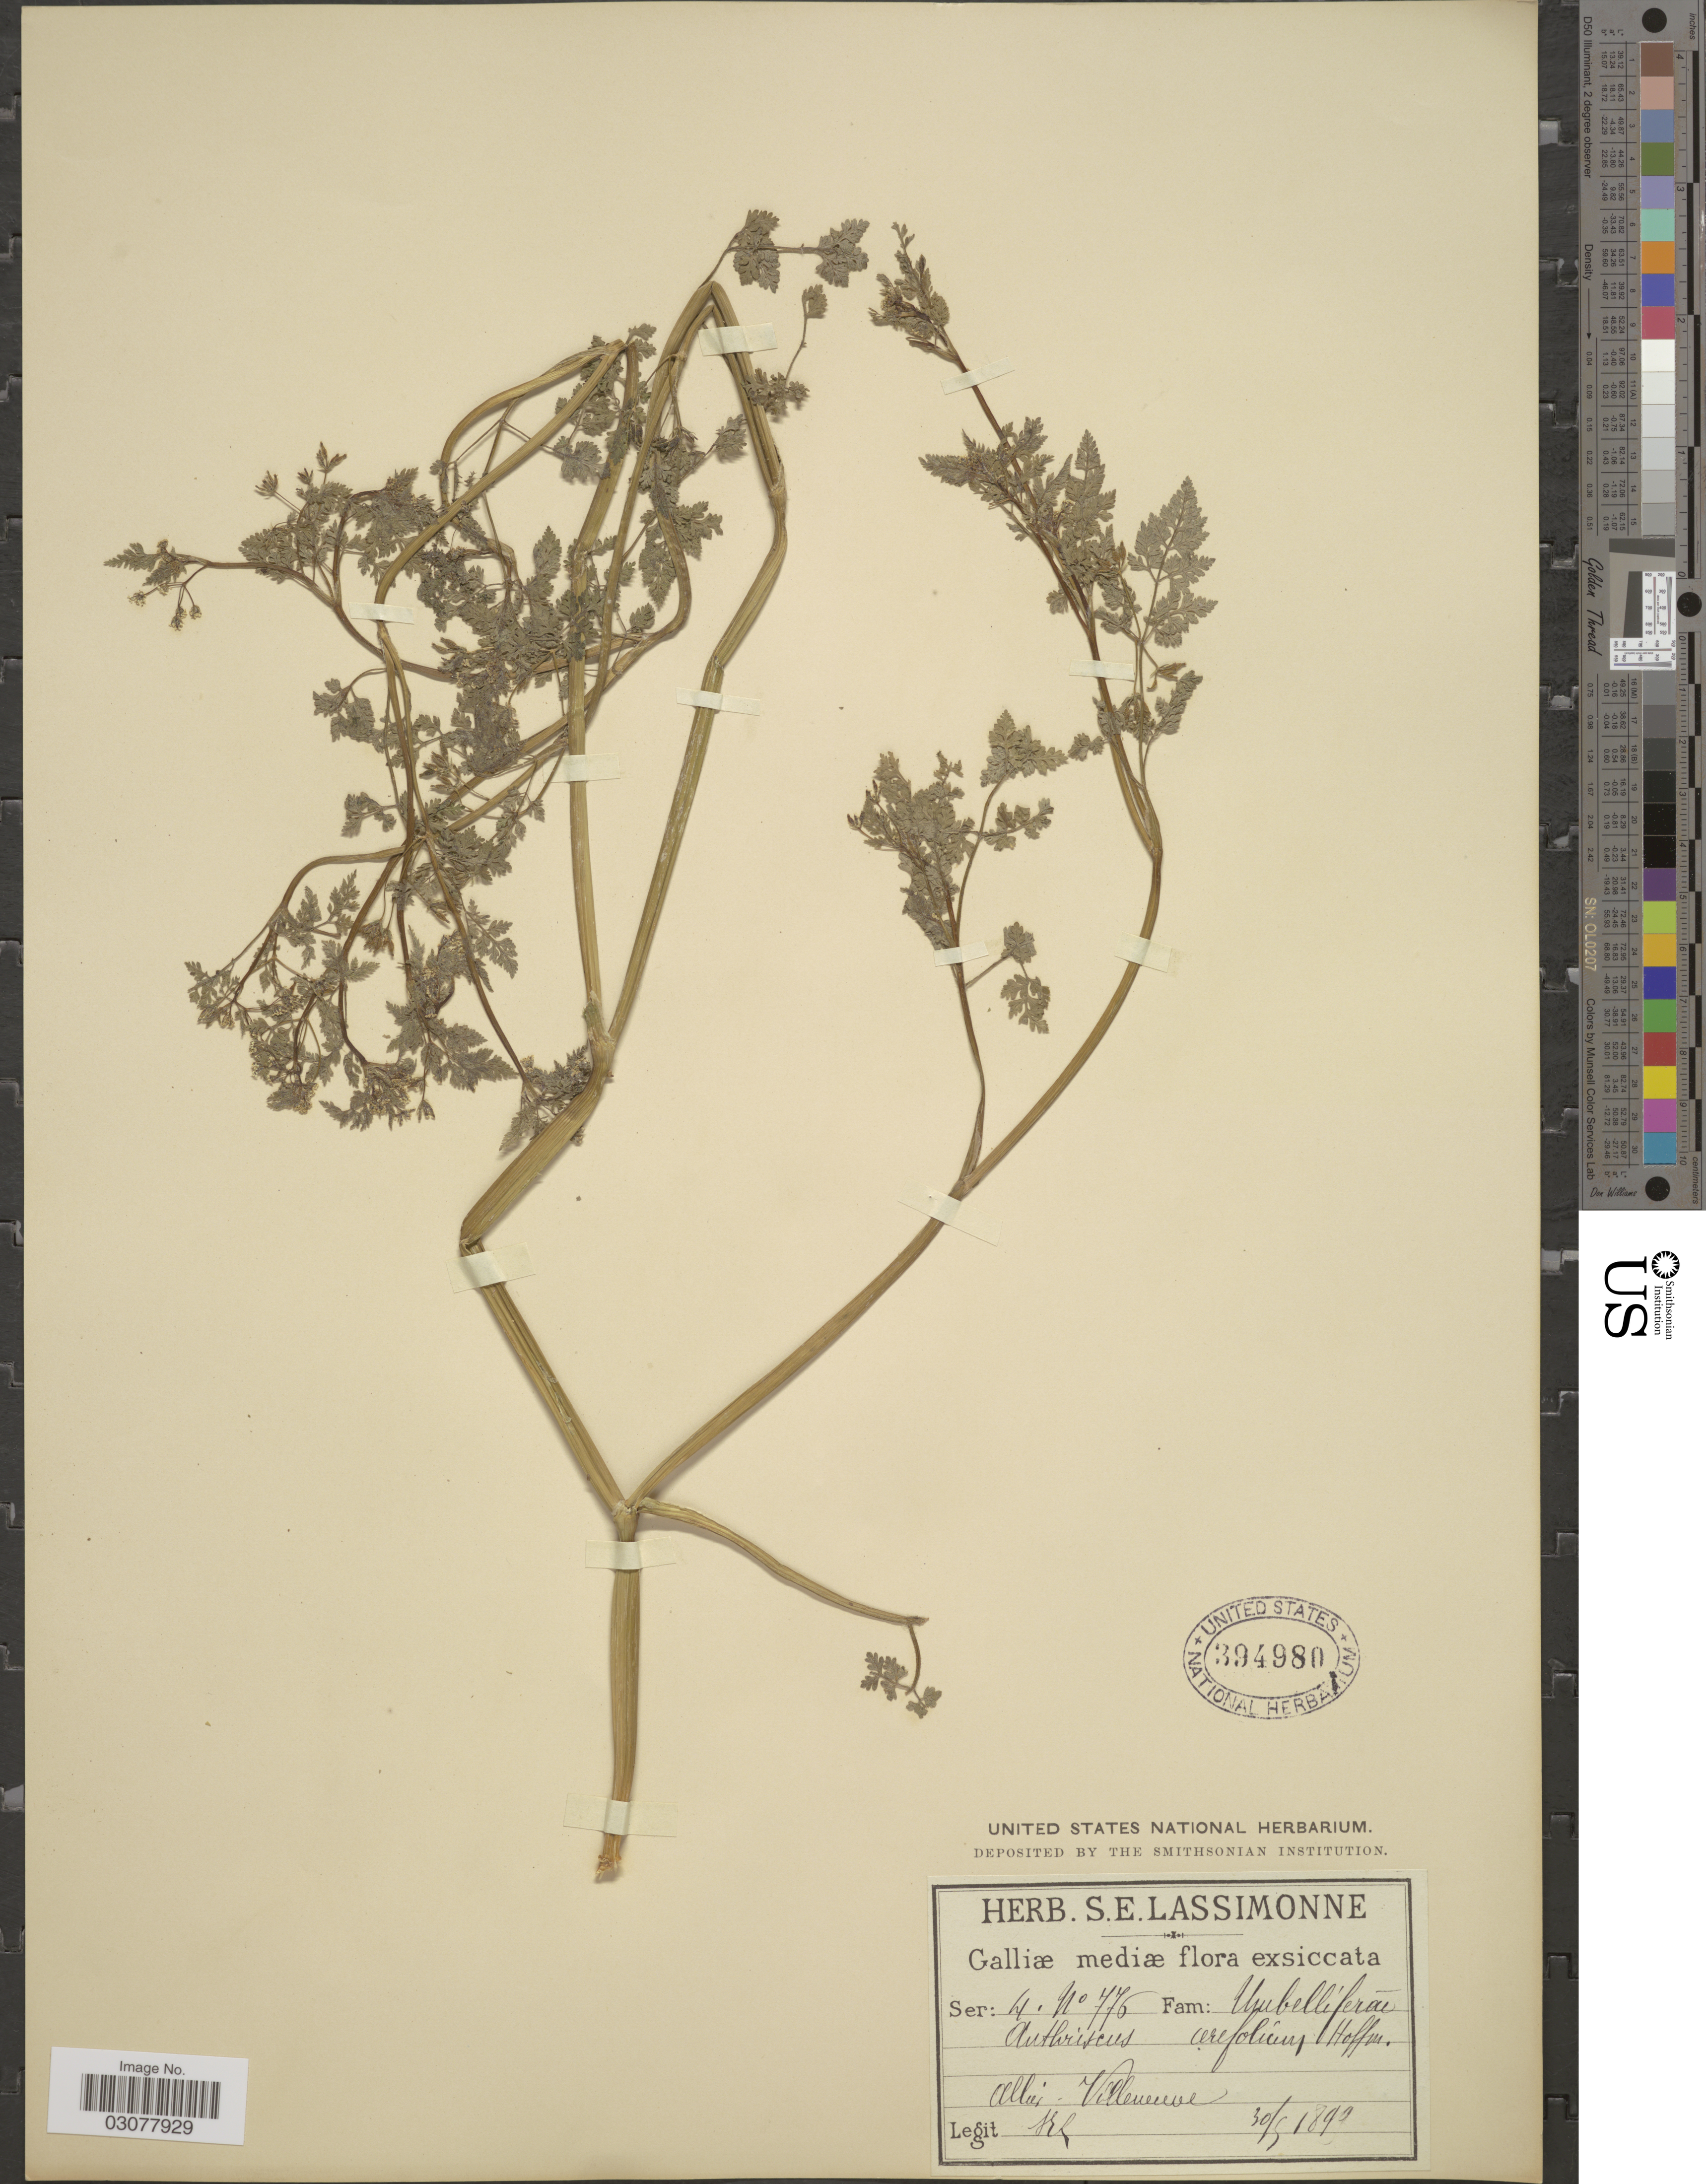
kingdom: Plantae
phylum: Tracheophyta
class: Magnoliopsida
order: Apiales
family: Apiaceae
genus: Anthriscus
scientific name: Anthriscus cerefolium var. cerefolium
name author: (L.) Hoffm.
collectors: S. Lassimonne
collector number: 776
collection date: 1890-05-30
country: France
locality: Galliæ mediæ, Allier-Villeneuve.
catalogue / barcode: US 394980